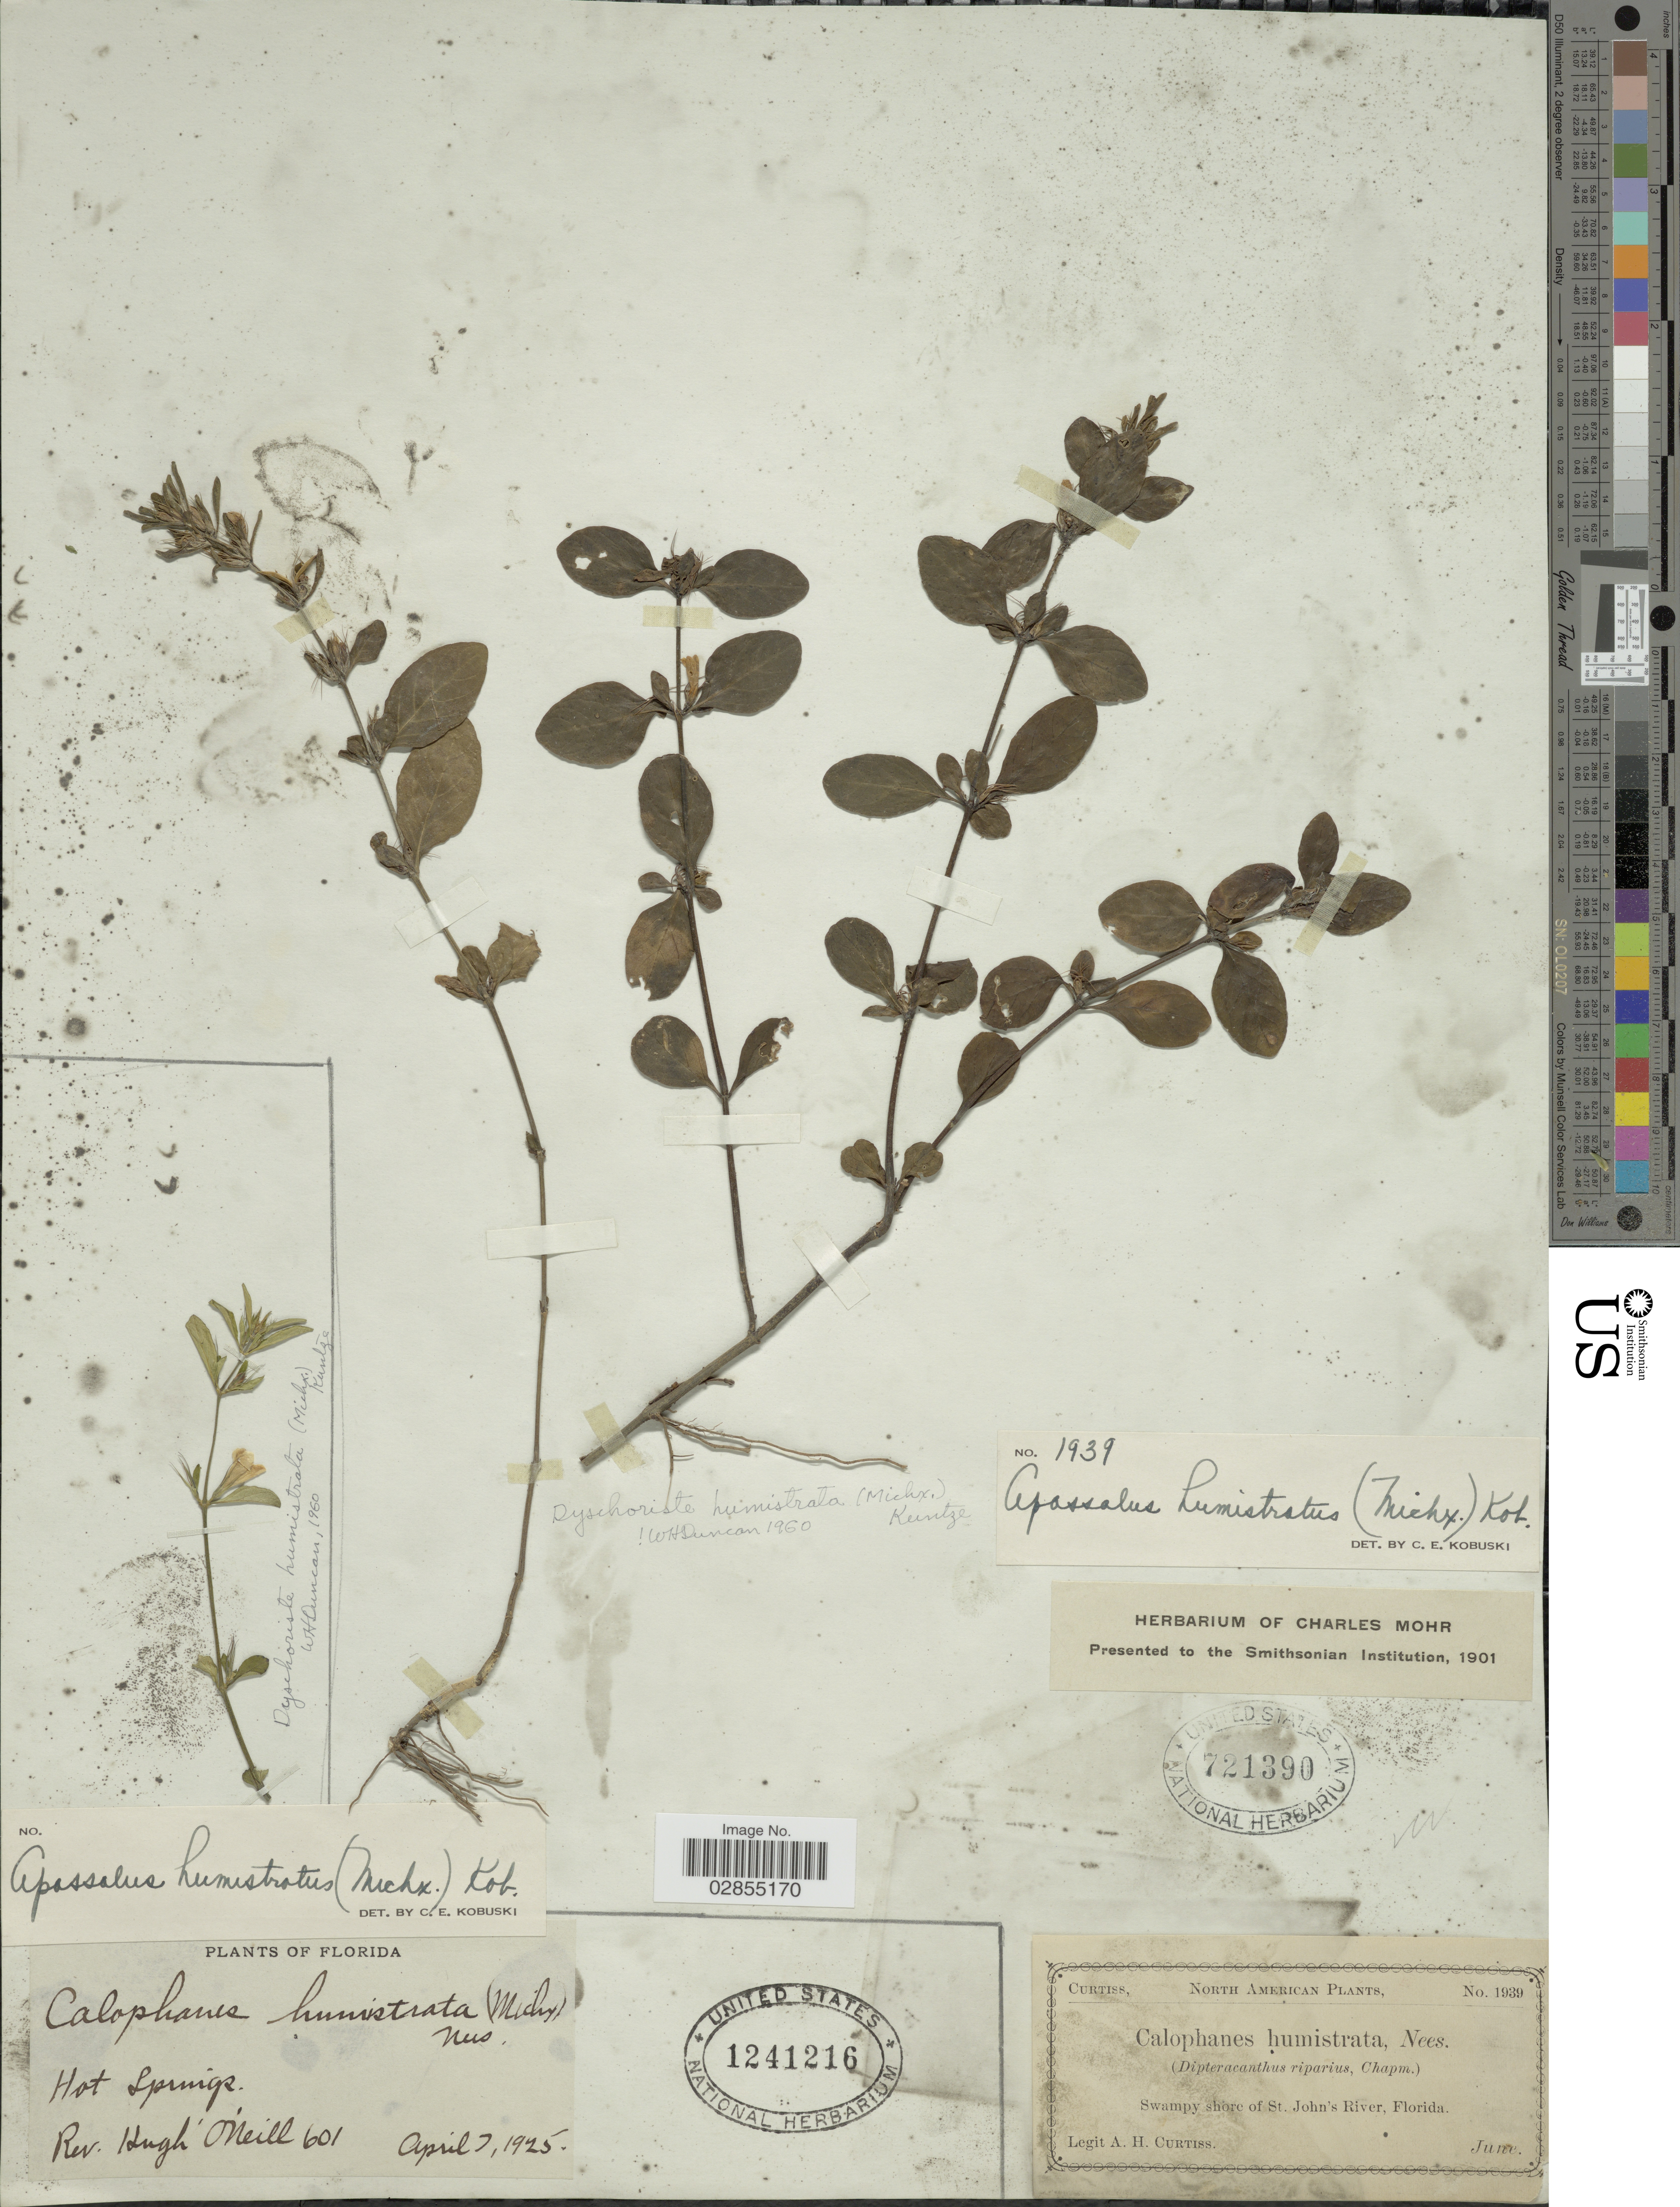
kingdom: Plantae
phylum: Tracheophyta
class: Magnoliopsida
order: Lamiales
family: Acanthaceae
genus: Dyschoriste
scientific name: Dyschoriste humistrata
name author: (Shuttlew. ex Nees) Kuntze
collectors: A. H. Curtiss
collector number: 1939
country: United States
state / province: Florida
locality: Swampy shore of St. John's River.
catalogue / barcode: US 721390-2